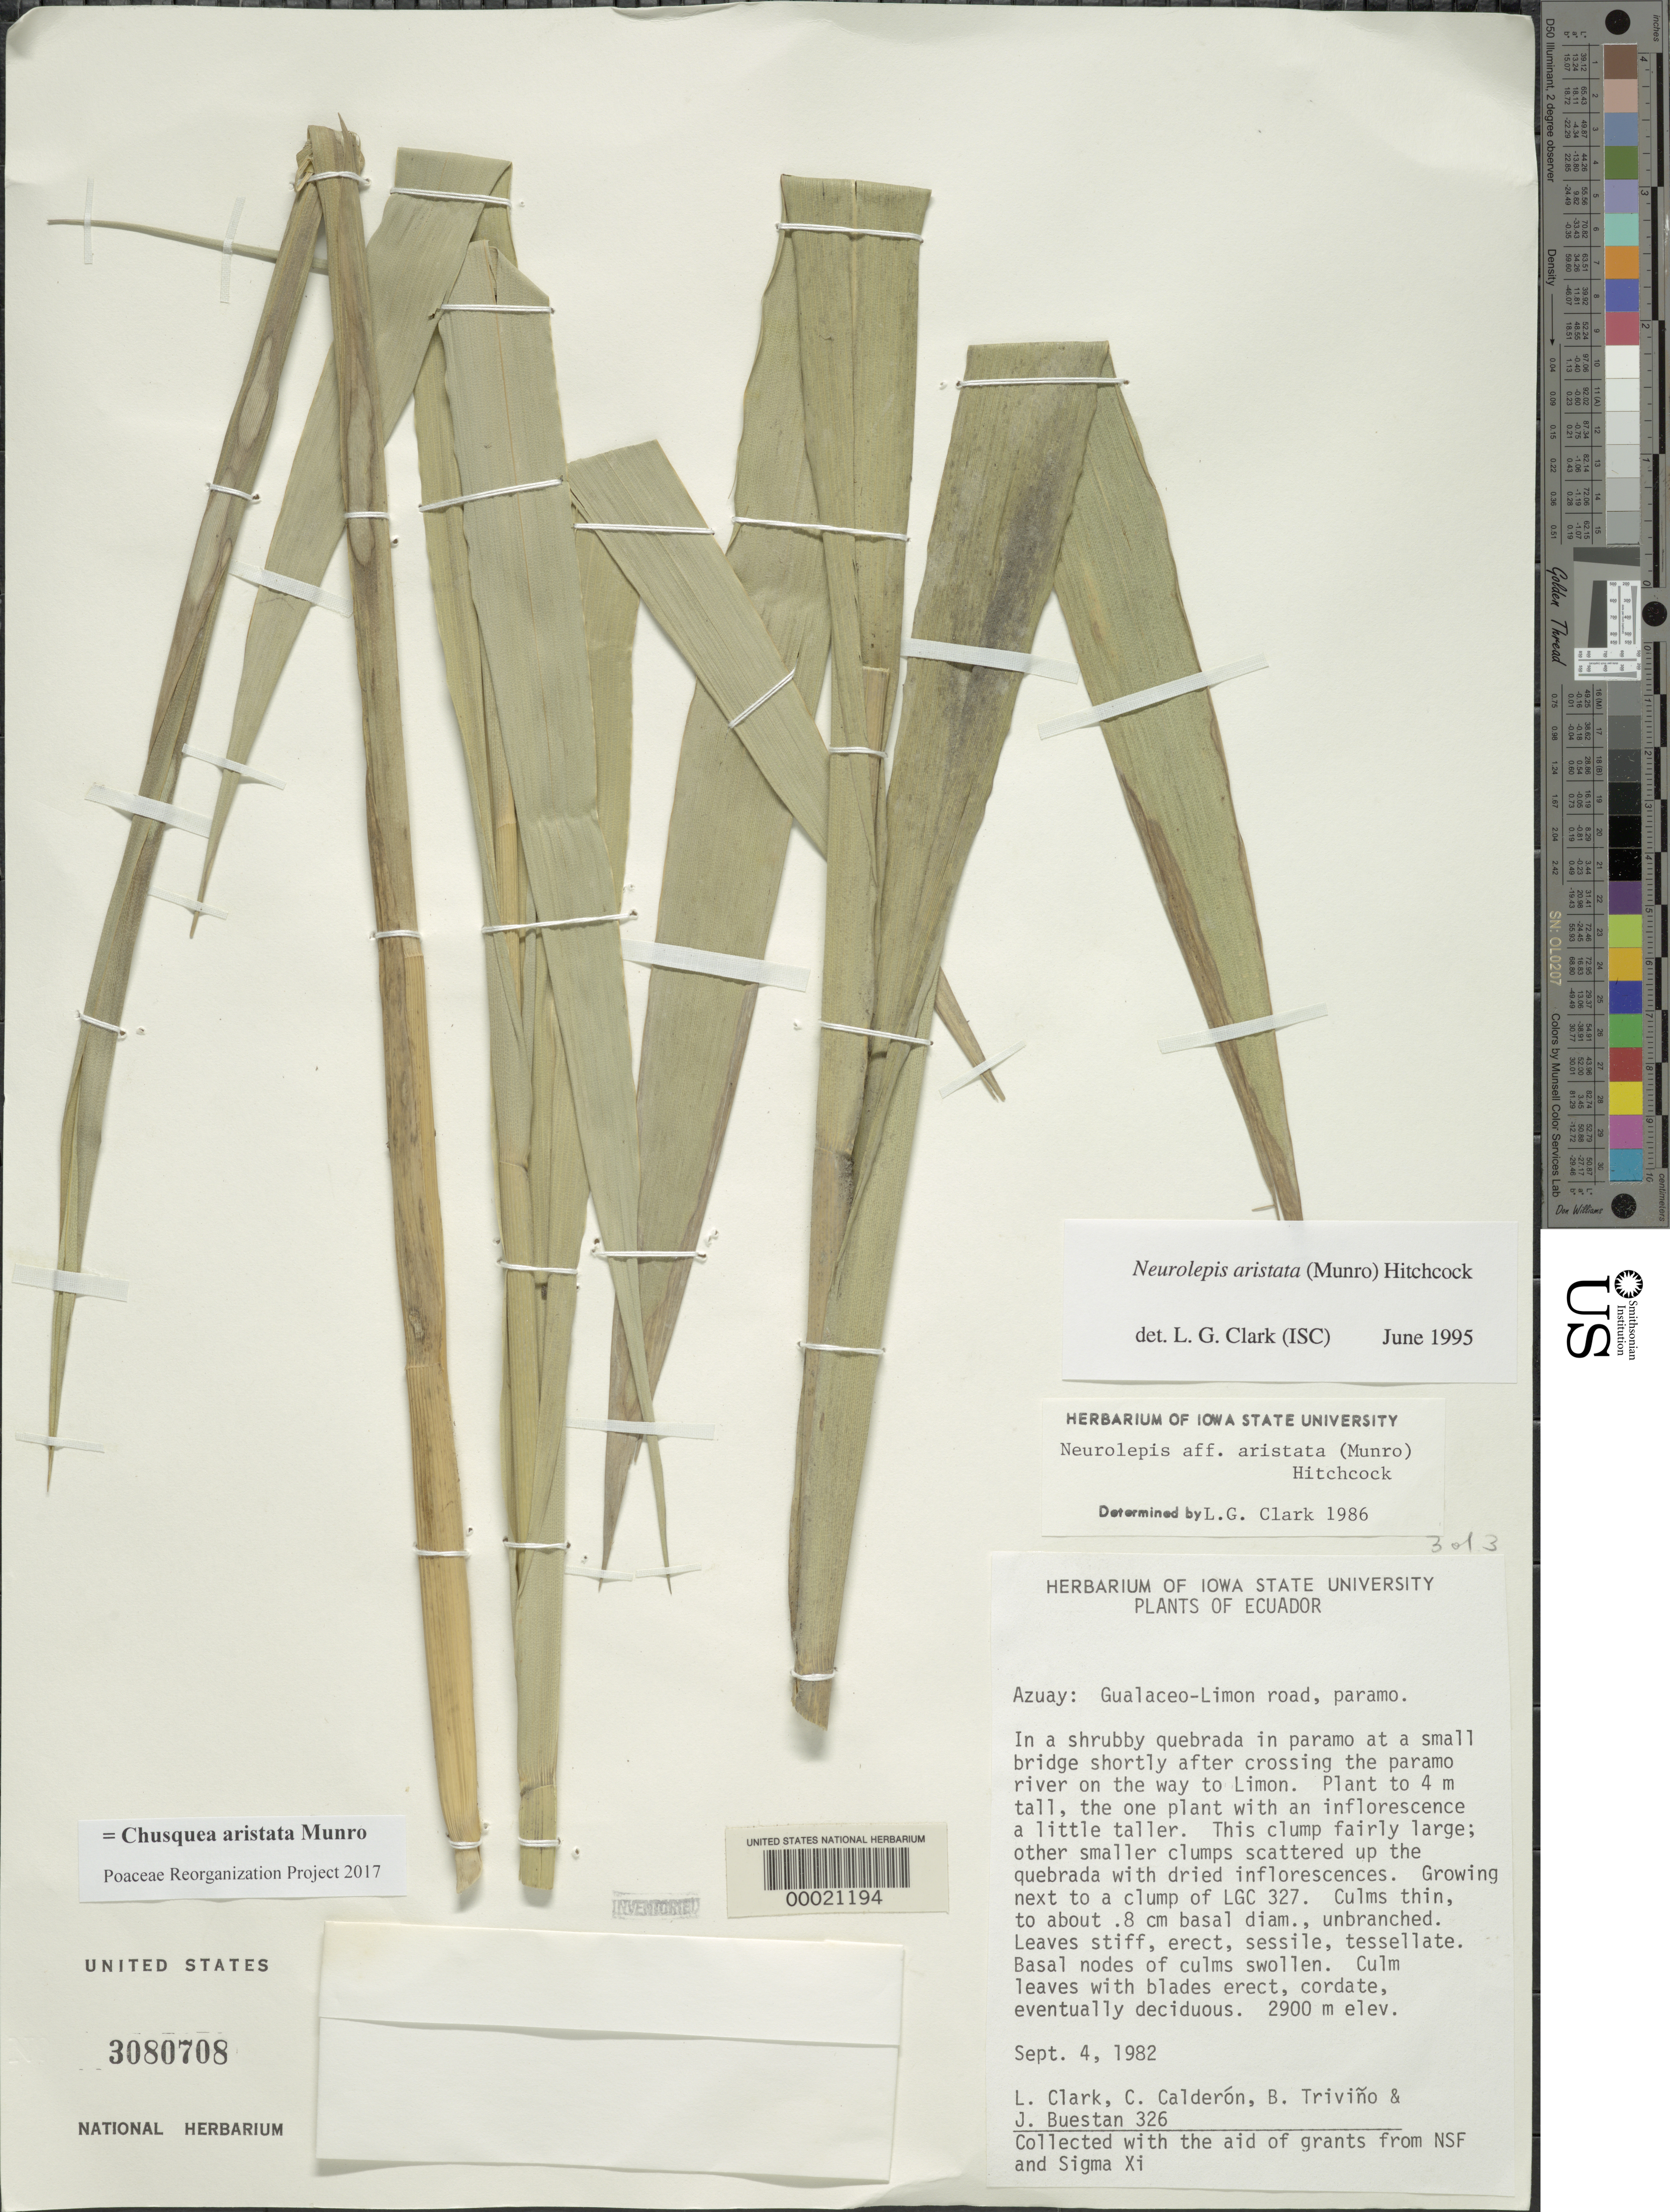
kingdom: Plantae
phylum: Tracheophyta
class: Liliopsida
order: Poales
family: Poaceae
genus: Chusquea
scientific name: Chusquea aristata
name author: Munro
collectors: L. G. Clark & C. E. Calderón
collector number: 326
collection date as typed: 04 Sep 1982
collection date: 1982-09-04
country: Ecuador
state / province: Azuay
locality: Gualaceo-Limon road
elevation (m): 2900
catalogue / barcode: US 3080708